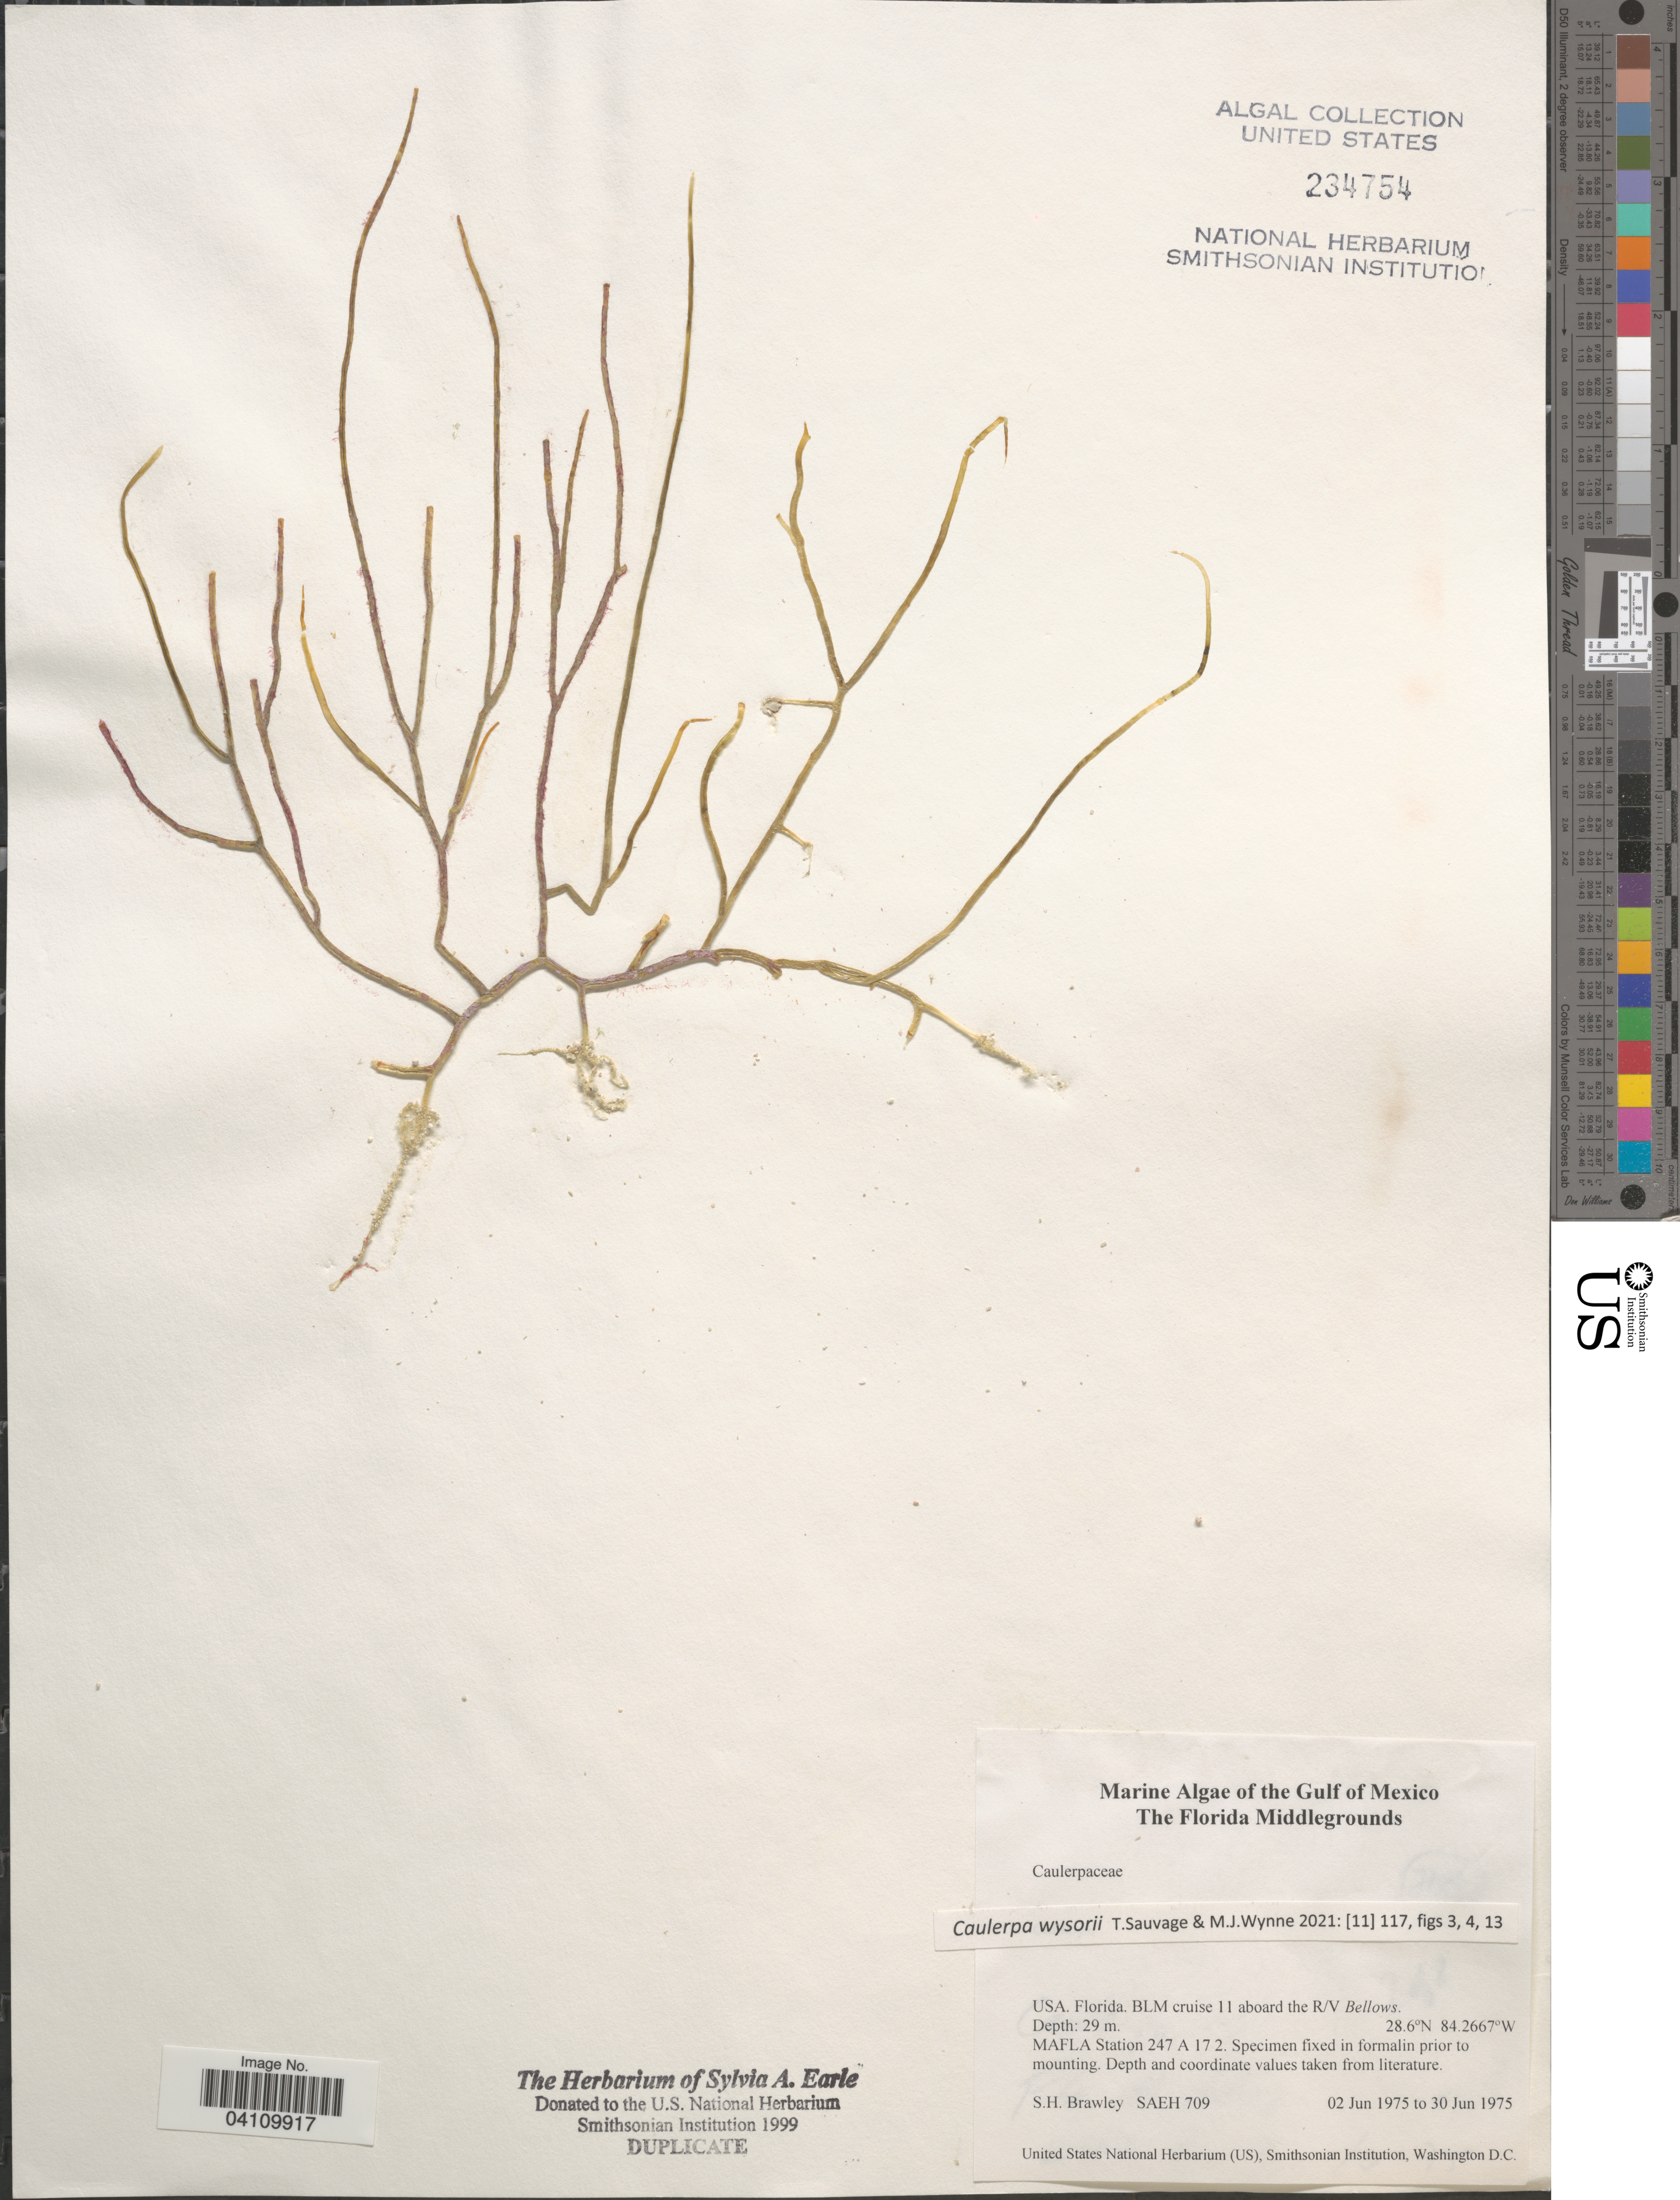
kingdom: Plantae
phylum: Chlorophyta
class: Ulvophyceae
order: Bryopsidales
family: Caulerpaceae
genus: Caulerpa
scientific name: Caulerpa wysorii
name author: Sauvage & M.J. Wynne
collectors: S. Brawley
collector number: SAEH 709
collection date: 1975-06-02/1975-06-30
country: United States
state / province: Florida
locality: The Gulf of Mexico. The Florida Middlegrounds. BLM cruise 11 aboard the R/V Bellows. MAFLA Station 247 A 17 2.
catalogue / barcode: US 234754